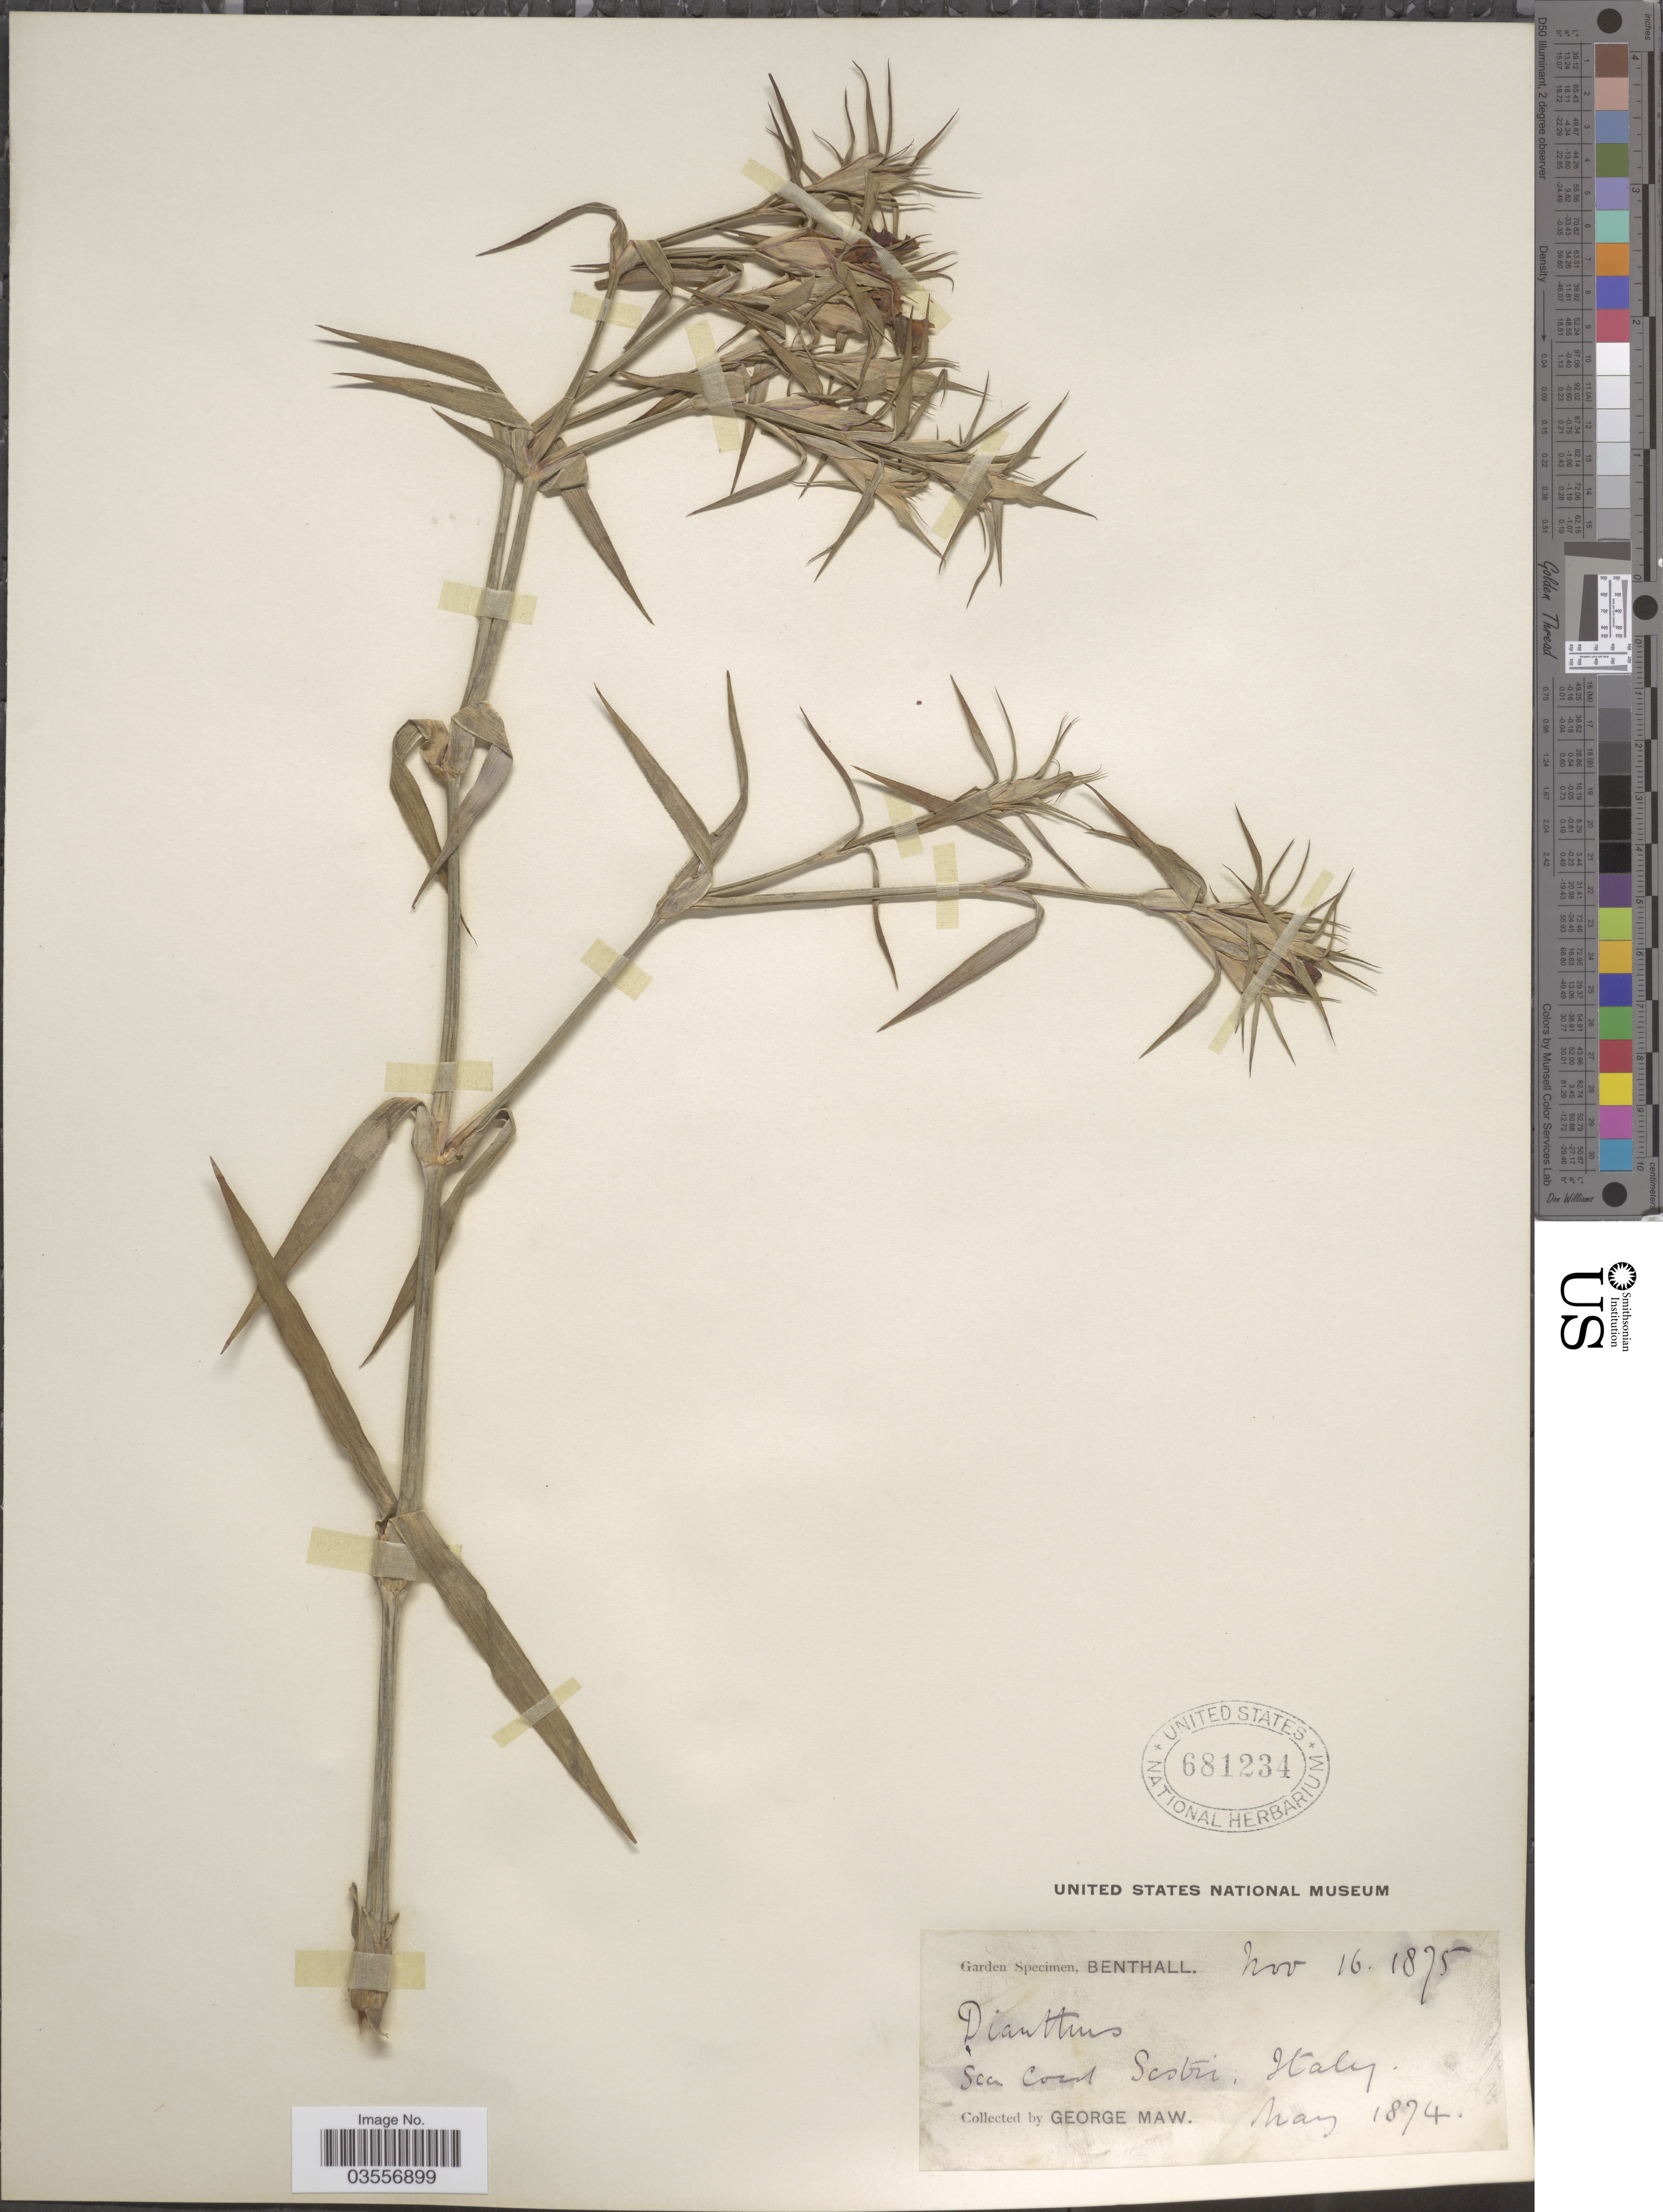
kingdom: Plantae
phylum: Tracheophyta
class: Magnoliopsida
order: Caryophyllales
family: Caryophyllaceae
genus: Dianthus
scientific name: Dianthus sp.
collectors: G. Maw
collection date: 1874-05/1875-11-16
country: Italy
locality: Sea coast Scostri [interpreted].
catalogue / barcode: US 681234